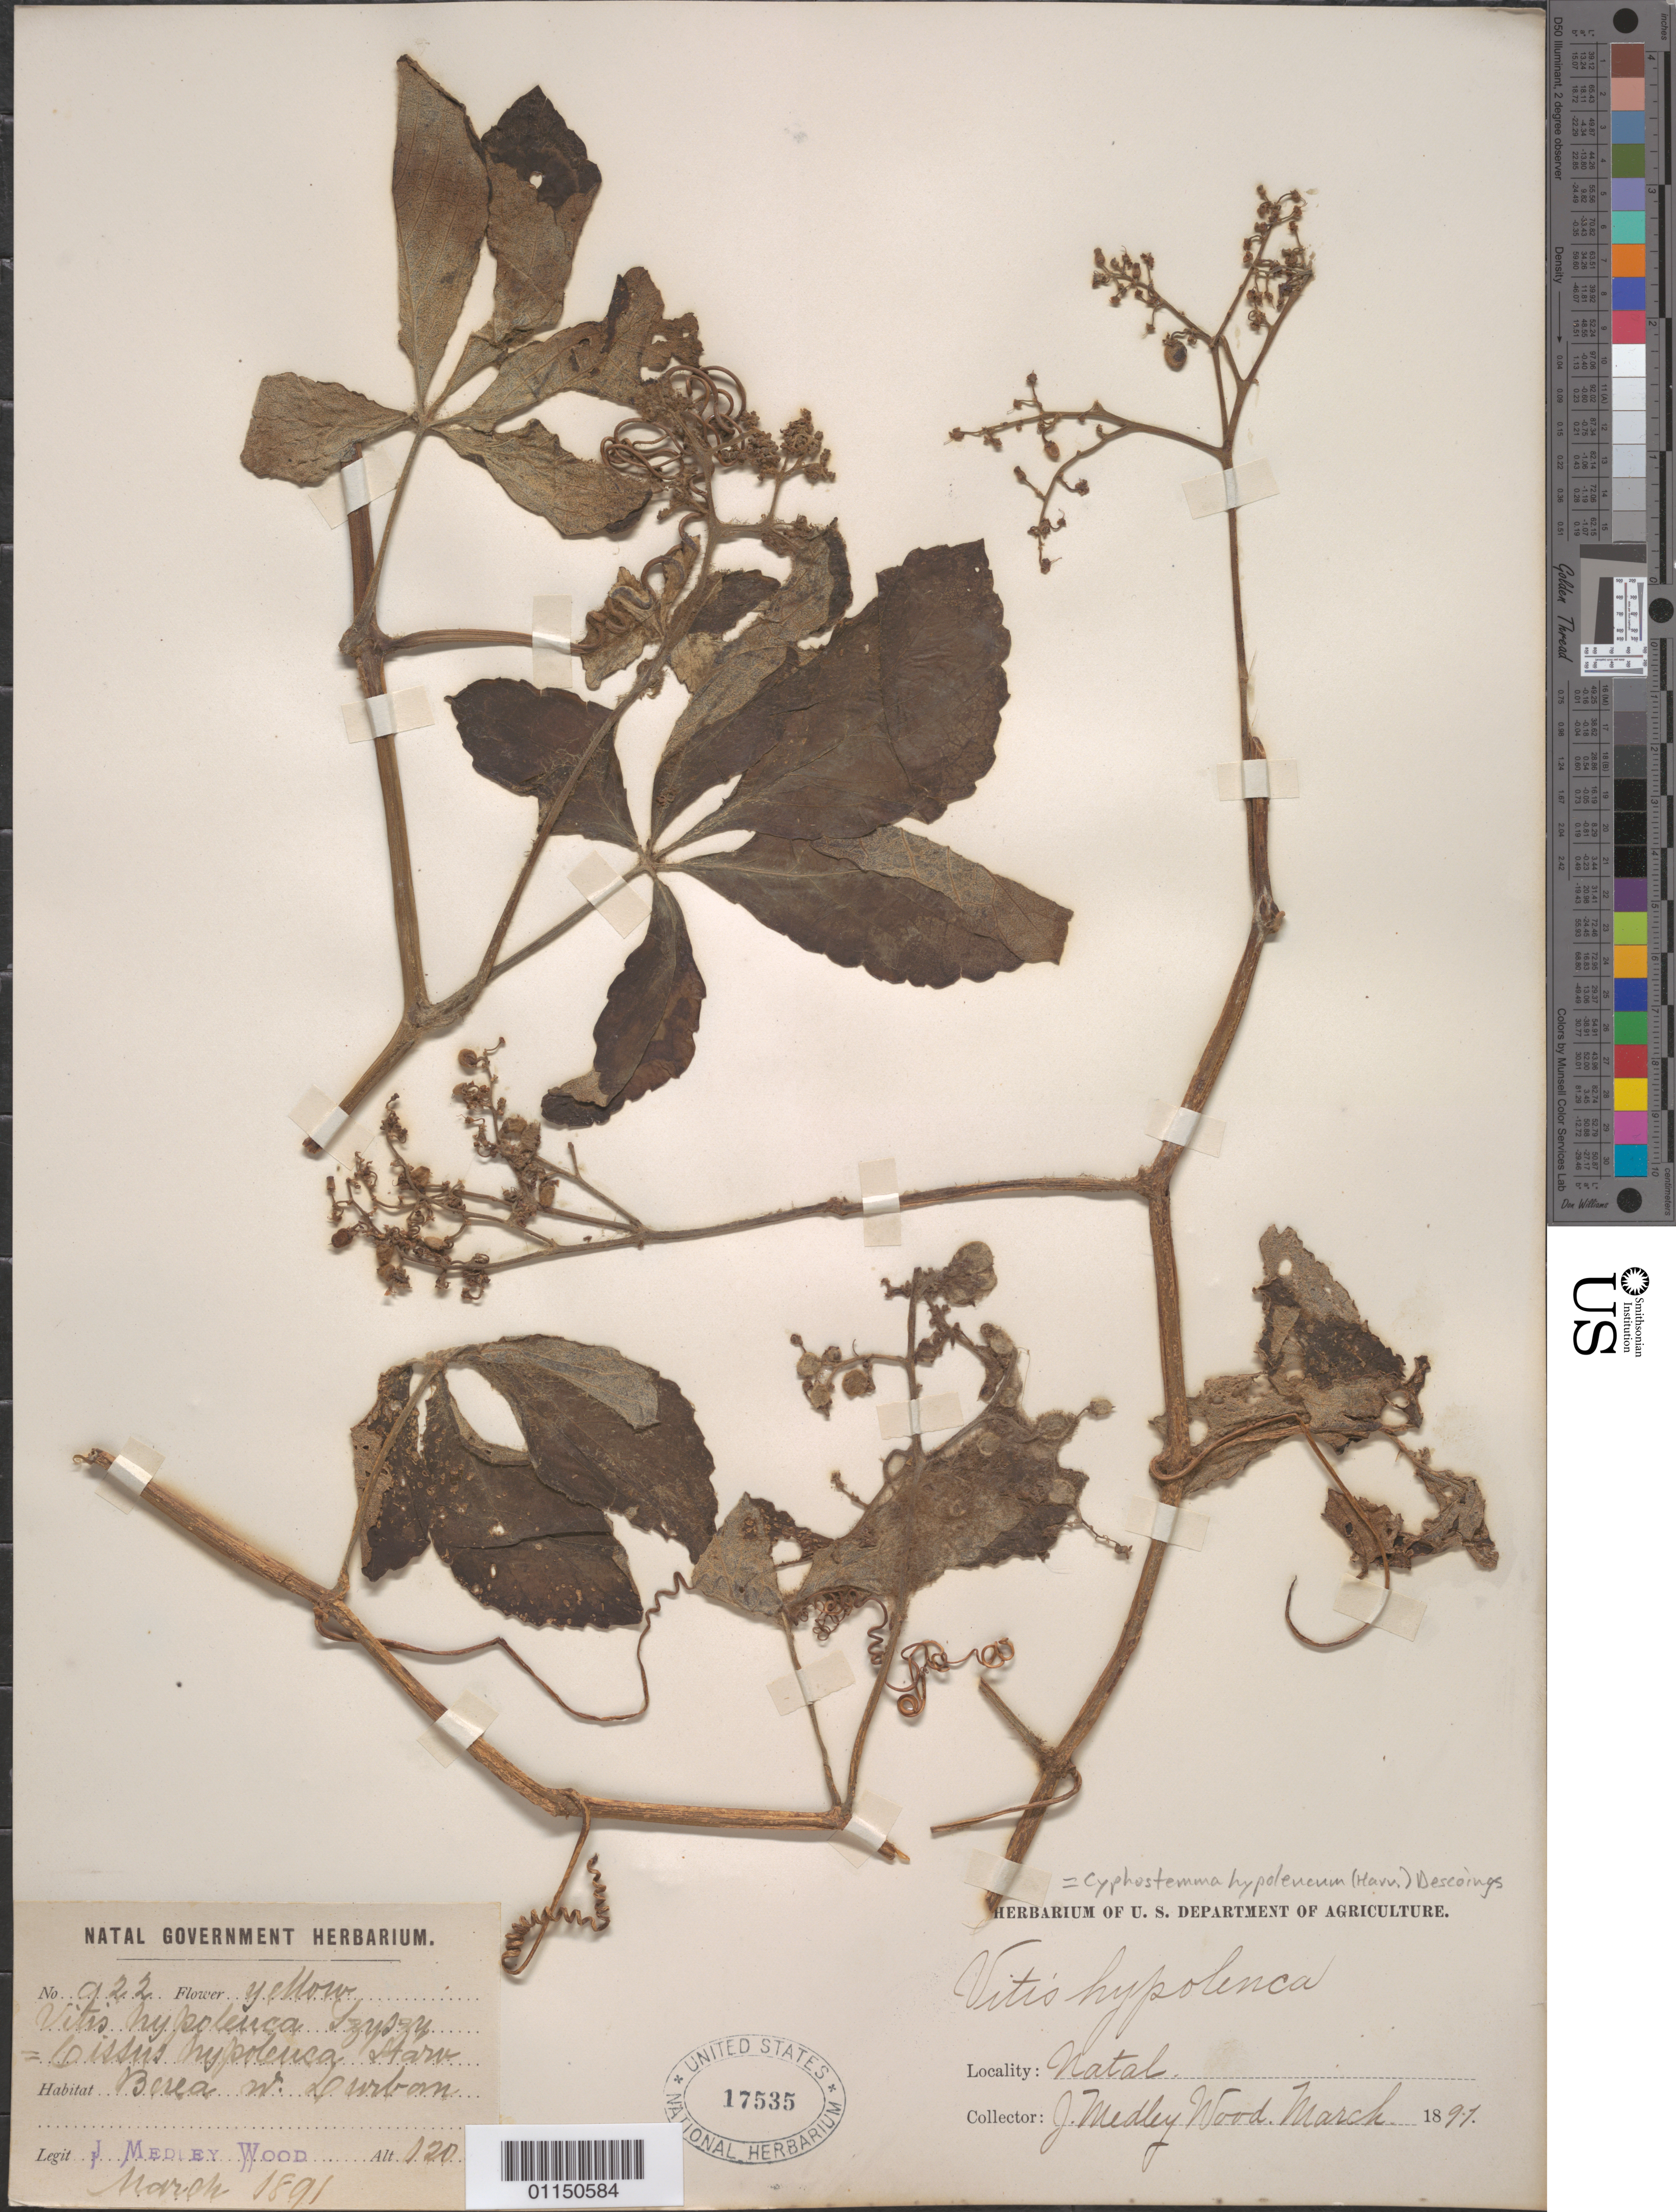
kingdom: Plantae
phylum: Tracheophyta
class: Magnoliopsida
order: Vitales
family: Vitaceae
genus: Cyphostemma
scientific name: Cyphostemma hypoleucum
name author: (Harv.) Desc. et al.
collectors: J. Wood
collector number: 922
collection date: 1891-03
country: South Africa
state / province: KwaZulu-Natal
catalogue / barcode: US 17535